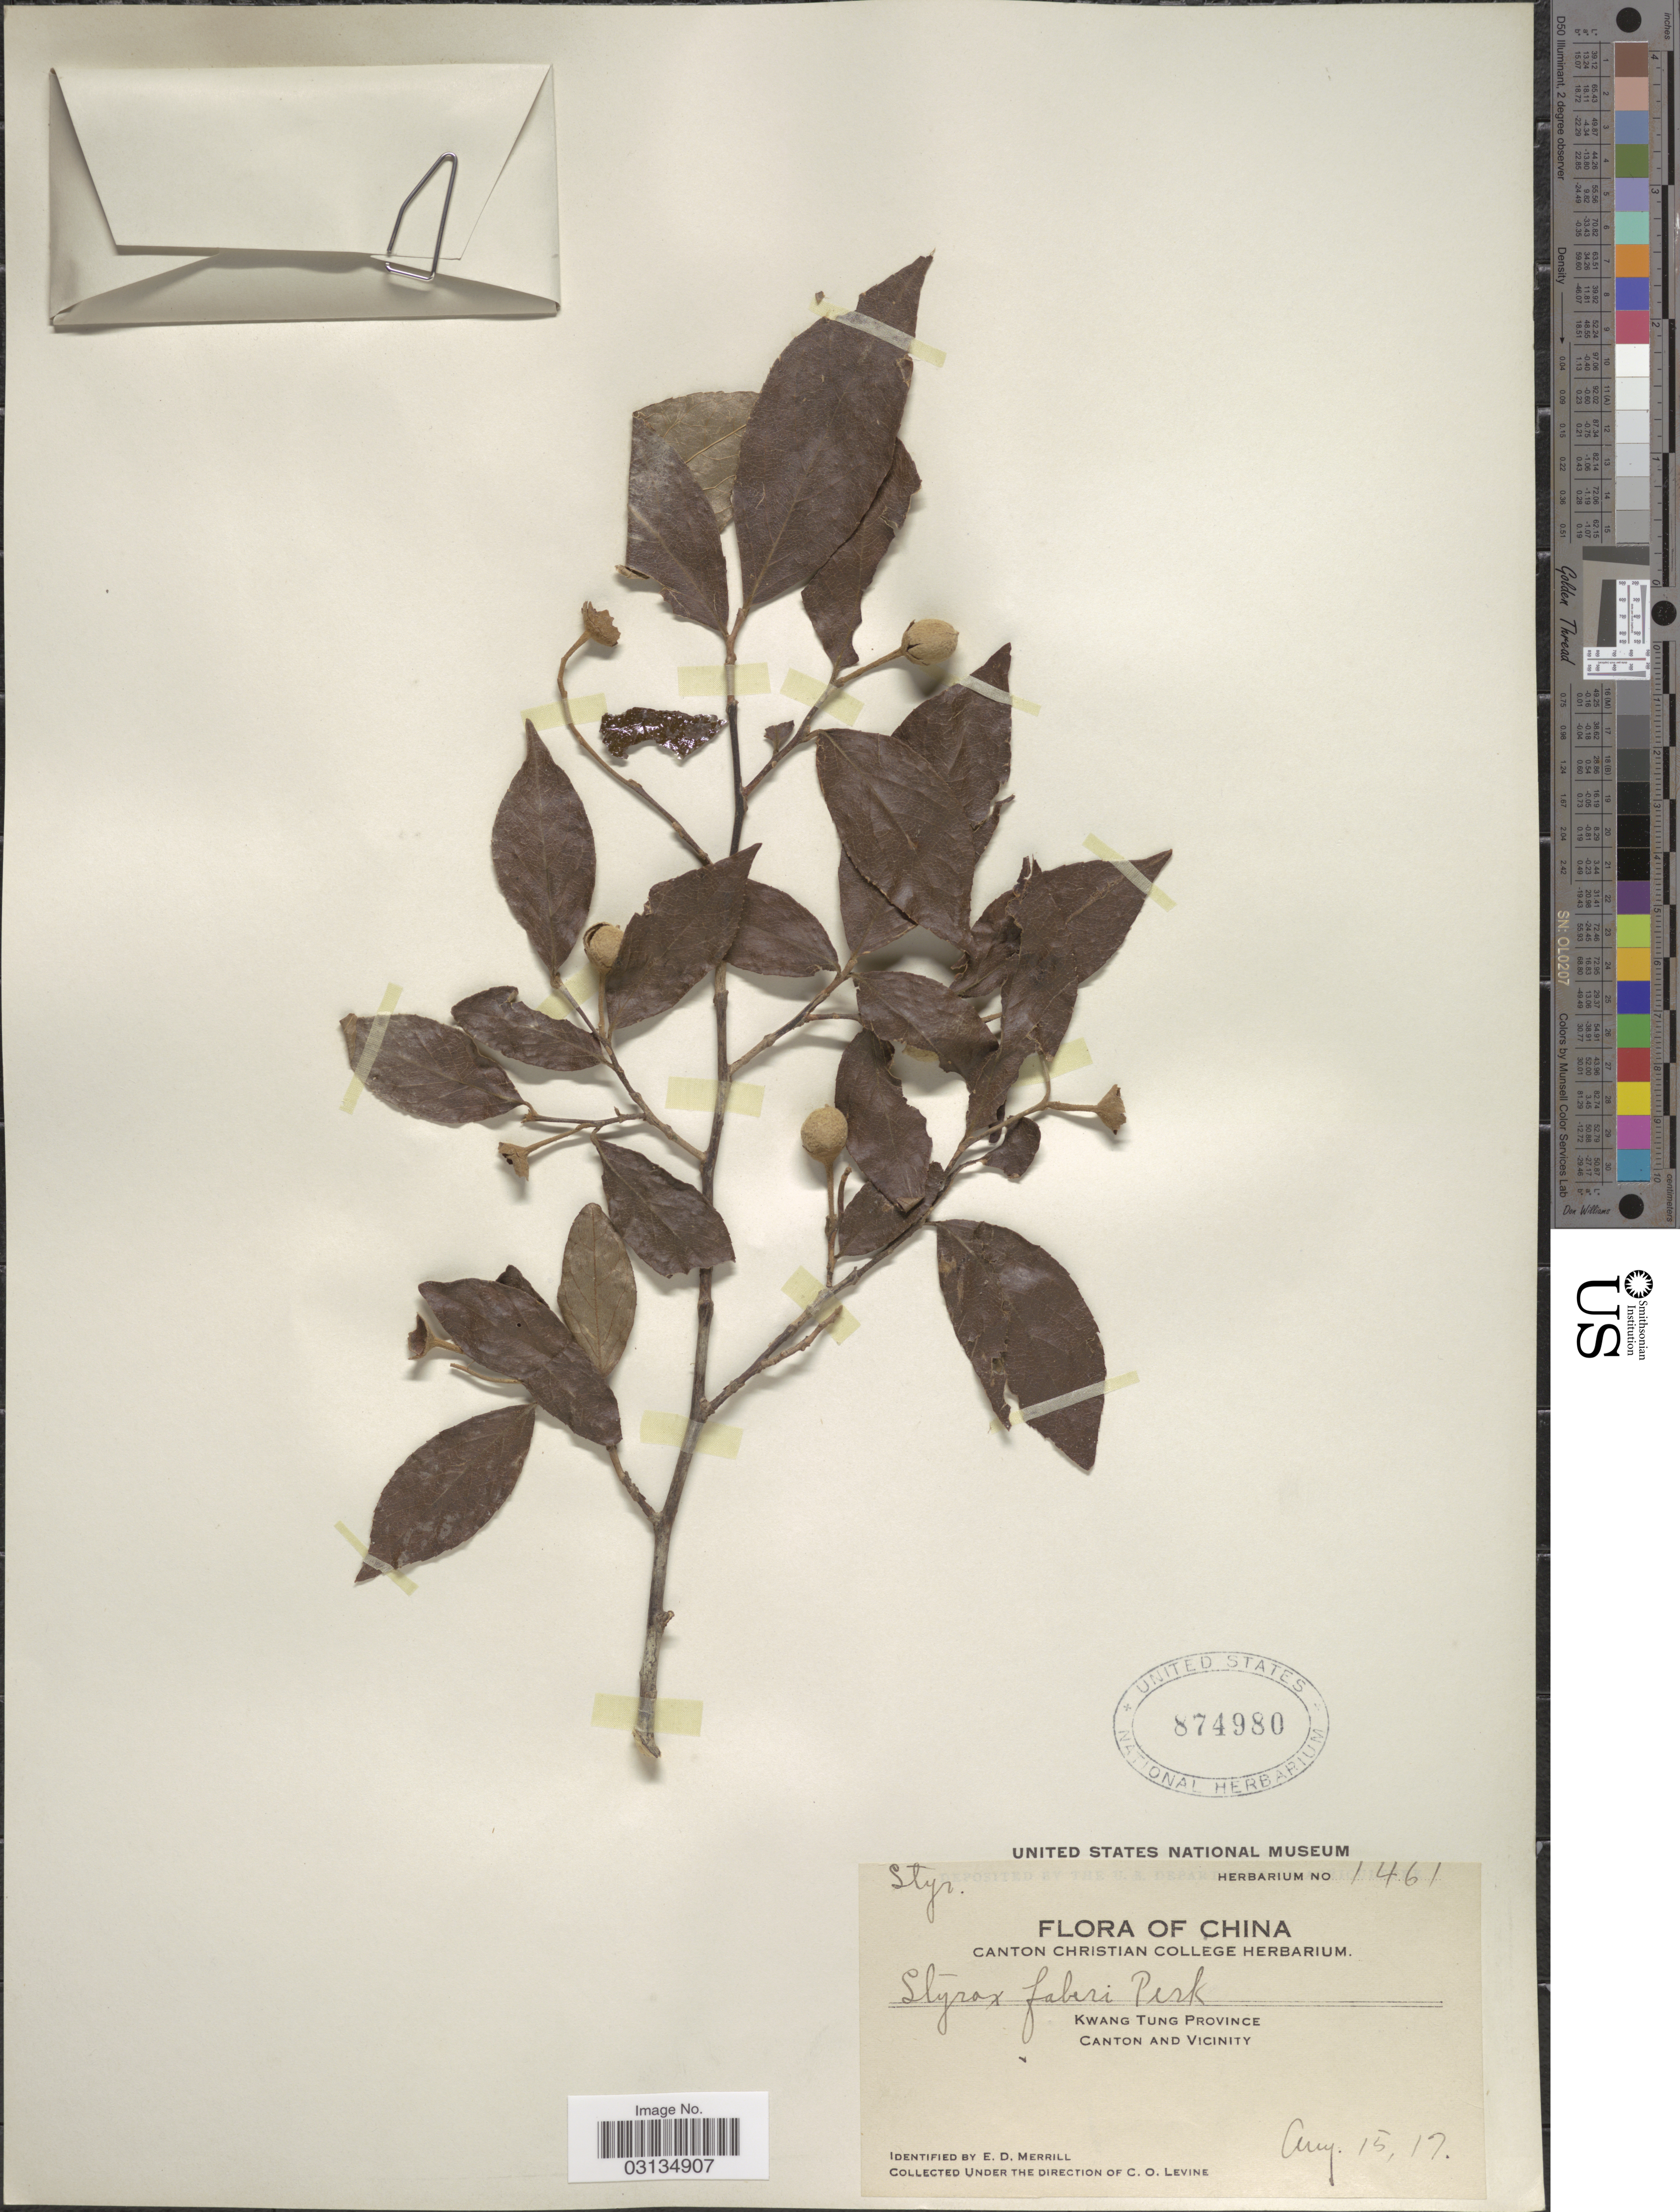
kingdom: Plantae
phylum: Tracheophyta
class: Magnoliopsida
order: Ericales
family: Styracaceae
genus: Styrax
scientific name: Styrax faberi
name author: Perkins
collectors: C. O. Levine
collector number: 1461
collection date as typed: Transcribed d/m/y: 15/8/17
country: China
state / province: Guangdong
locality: Kwang Tung Province. Canton and Vicinity.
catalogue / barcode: US 874980